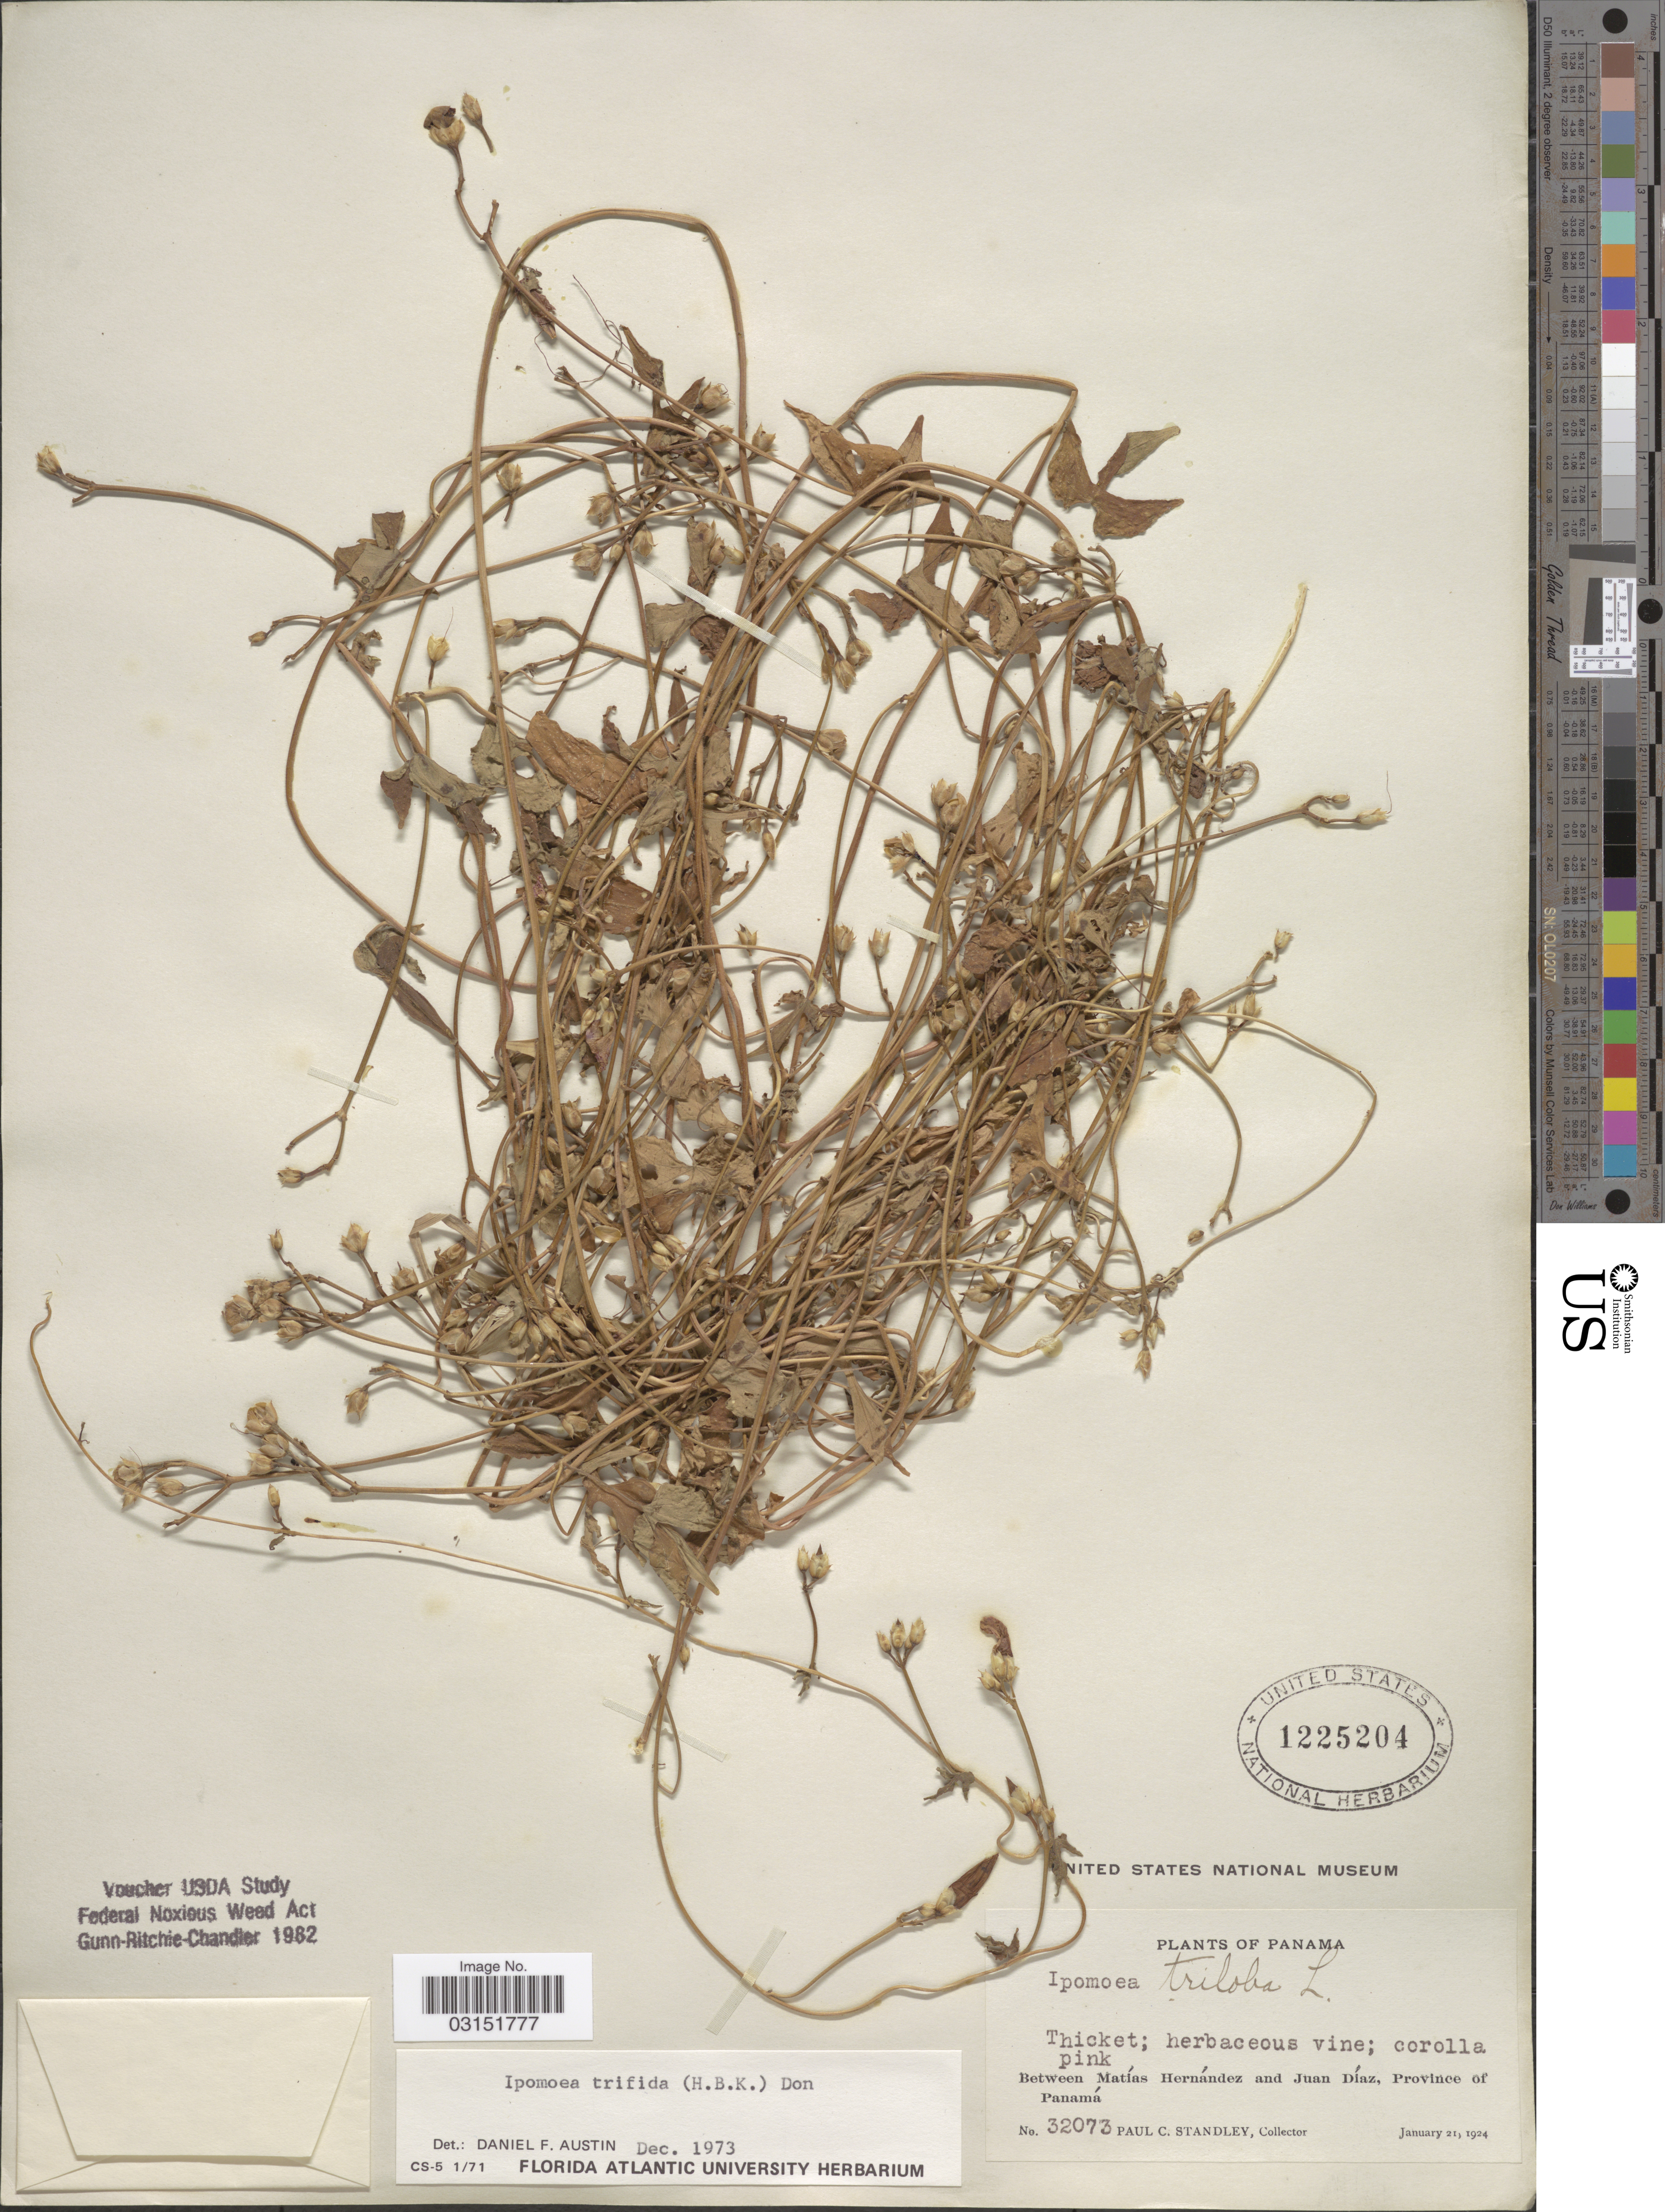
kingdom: Plantae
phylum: Tracheophyta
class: Magnoliopsida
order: Solanales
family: Convolvulaceae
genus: Ipomoea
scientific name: Ipomoea trifida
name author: (Kunth) G. Don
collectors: P. C. Standley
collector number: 32073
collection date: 1924-01-21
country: Panama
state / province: Panamá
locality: Between Matías Hernández and Juan Díaz.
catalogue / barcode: US 1225204